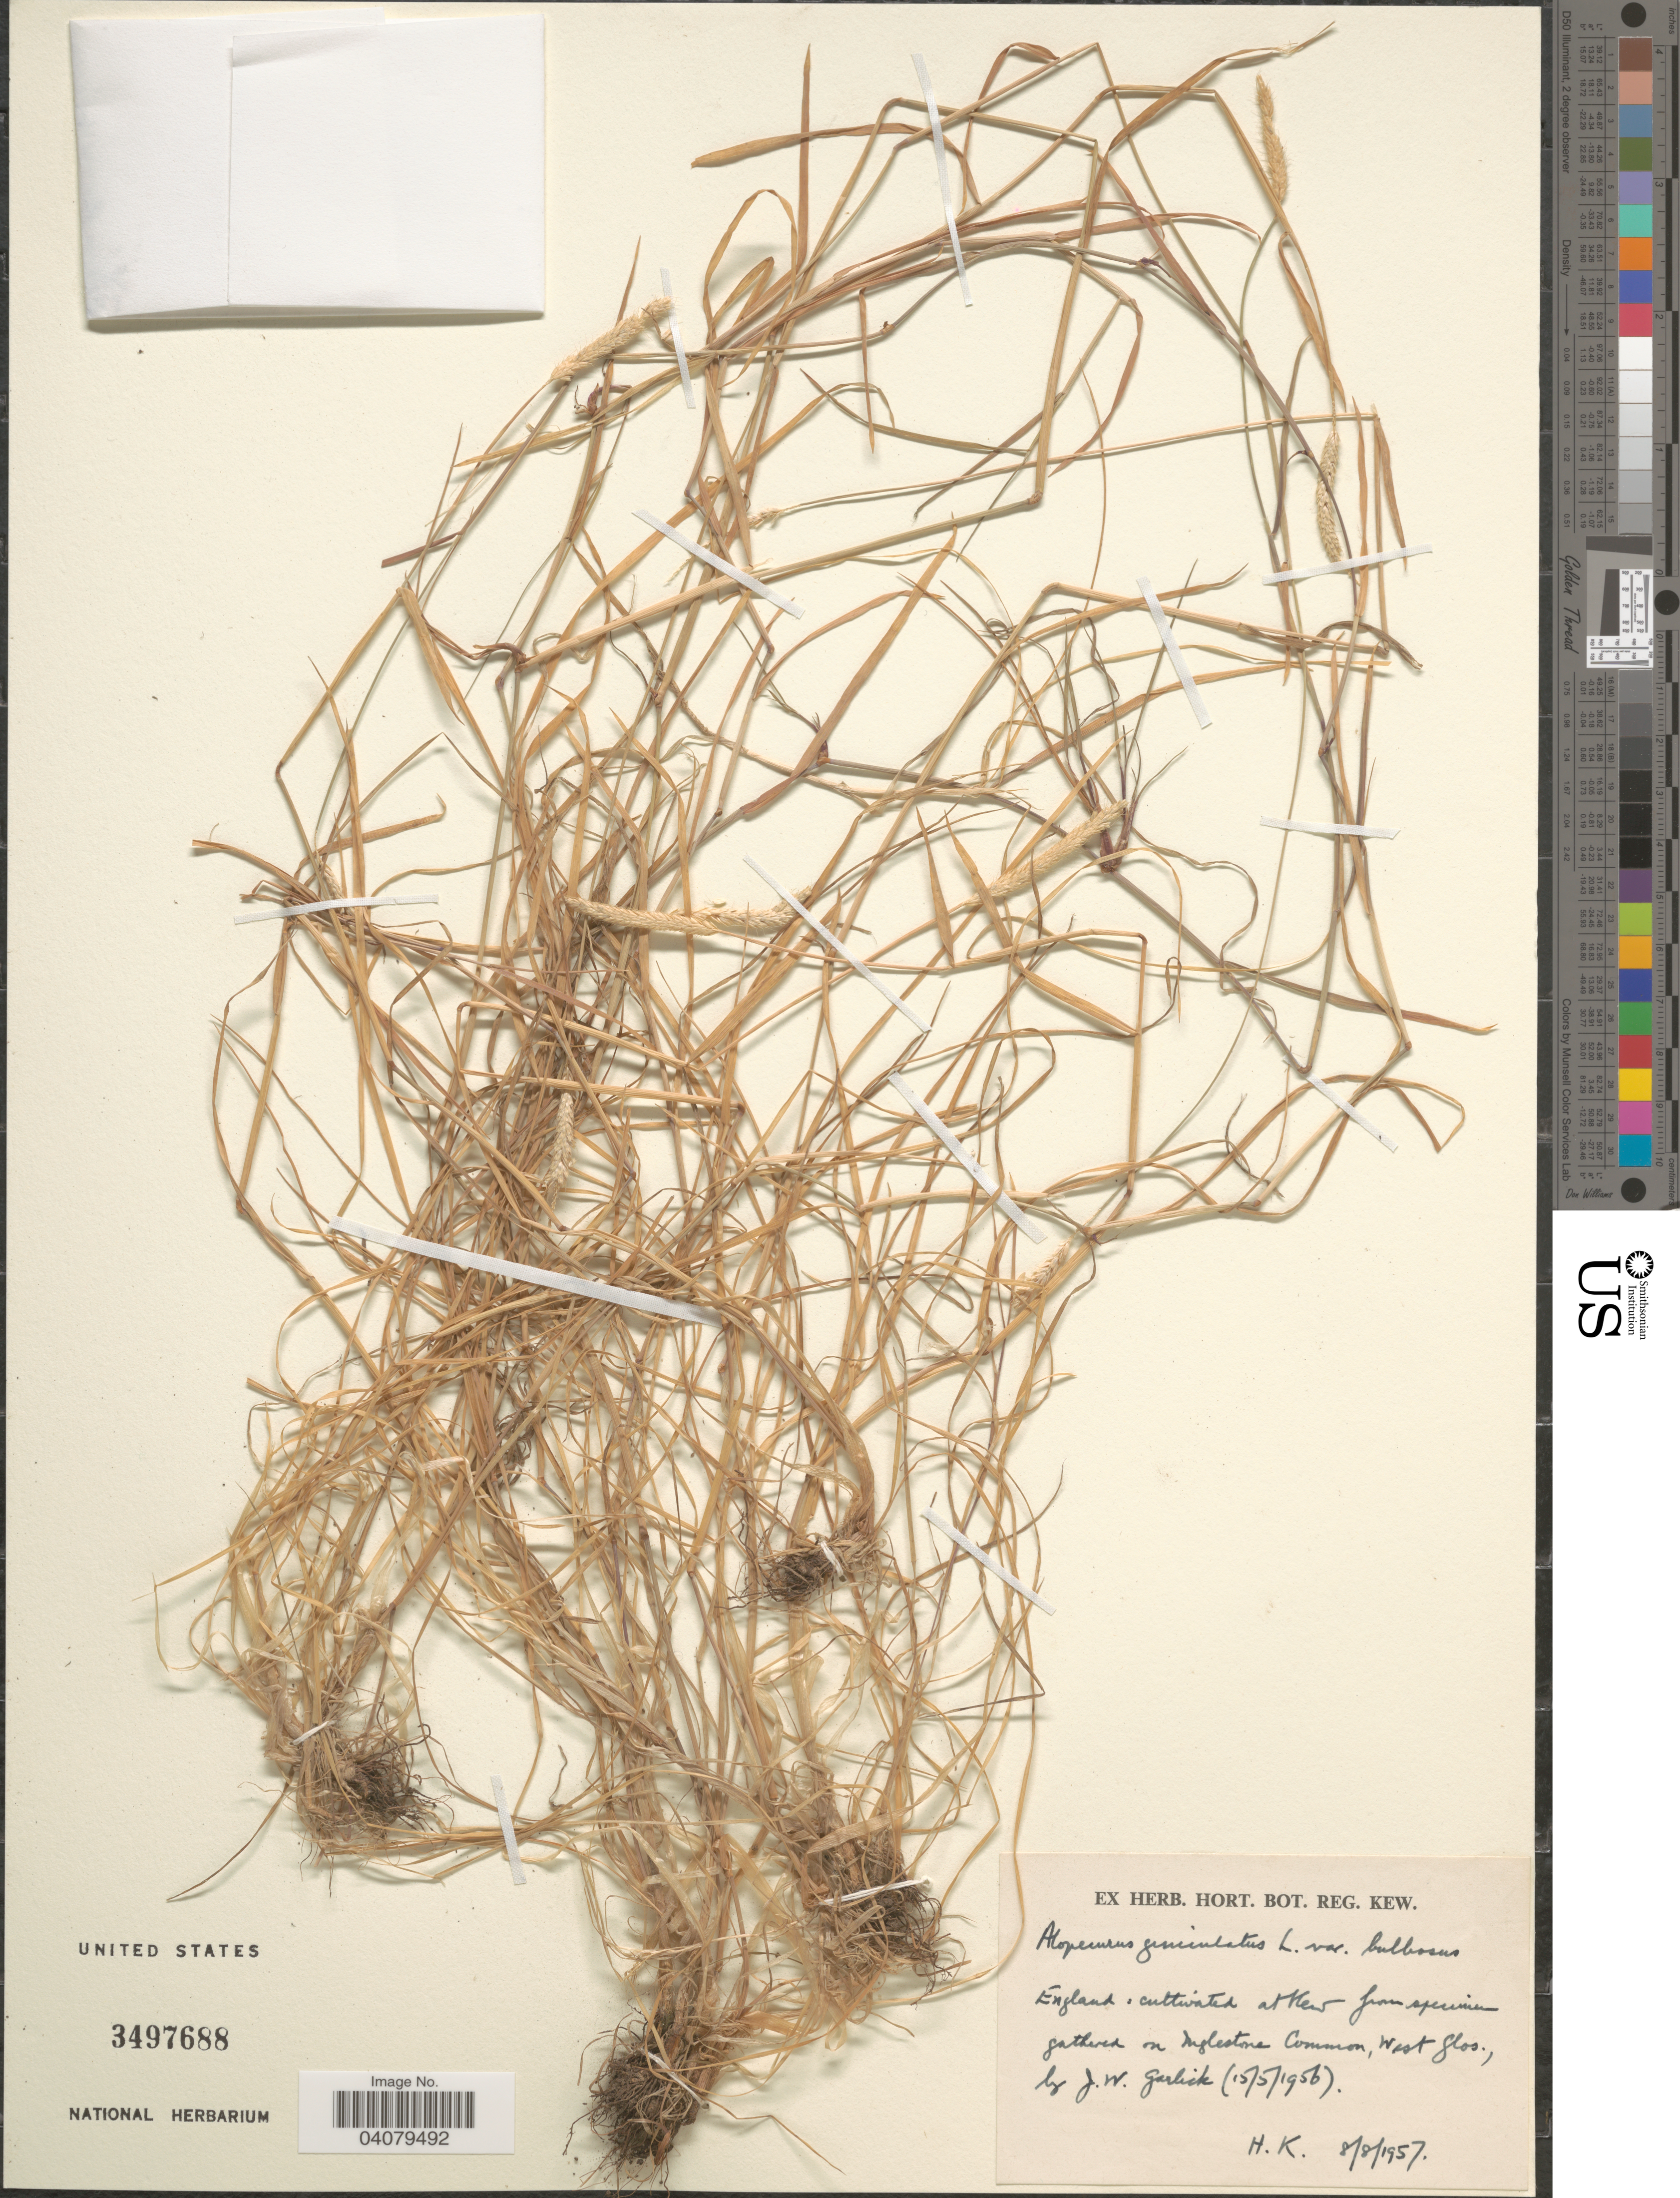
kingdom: Plantae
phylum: Tracheophyta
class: Liliopsida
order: Poales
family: Poaceae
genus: Alopecurus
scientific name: Alopecurus geniculatus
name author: L.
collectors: H. K.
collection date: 1957-08-08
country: United Kingdom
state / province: England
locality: At Kew.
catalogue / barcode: US 3497688